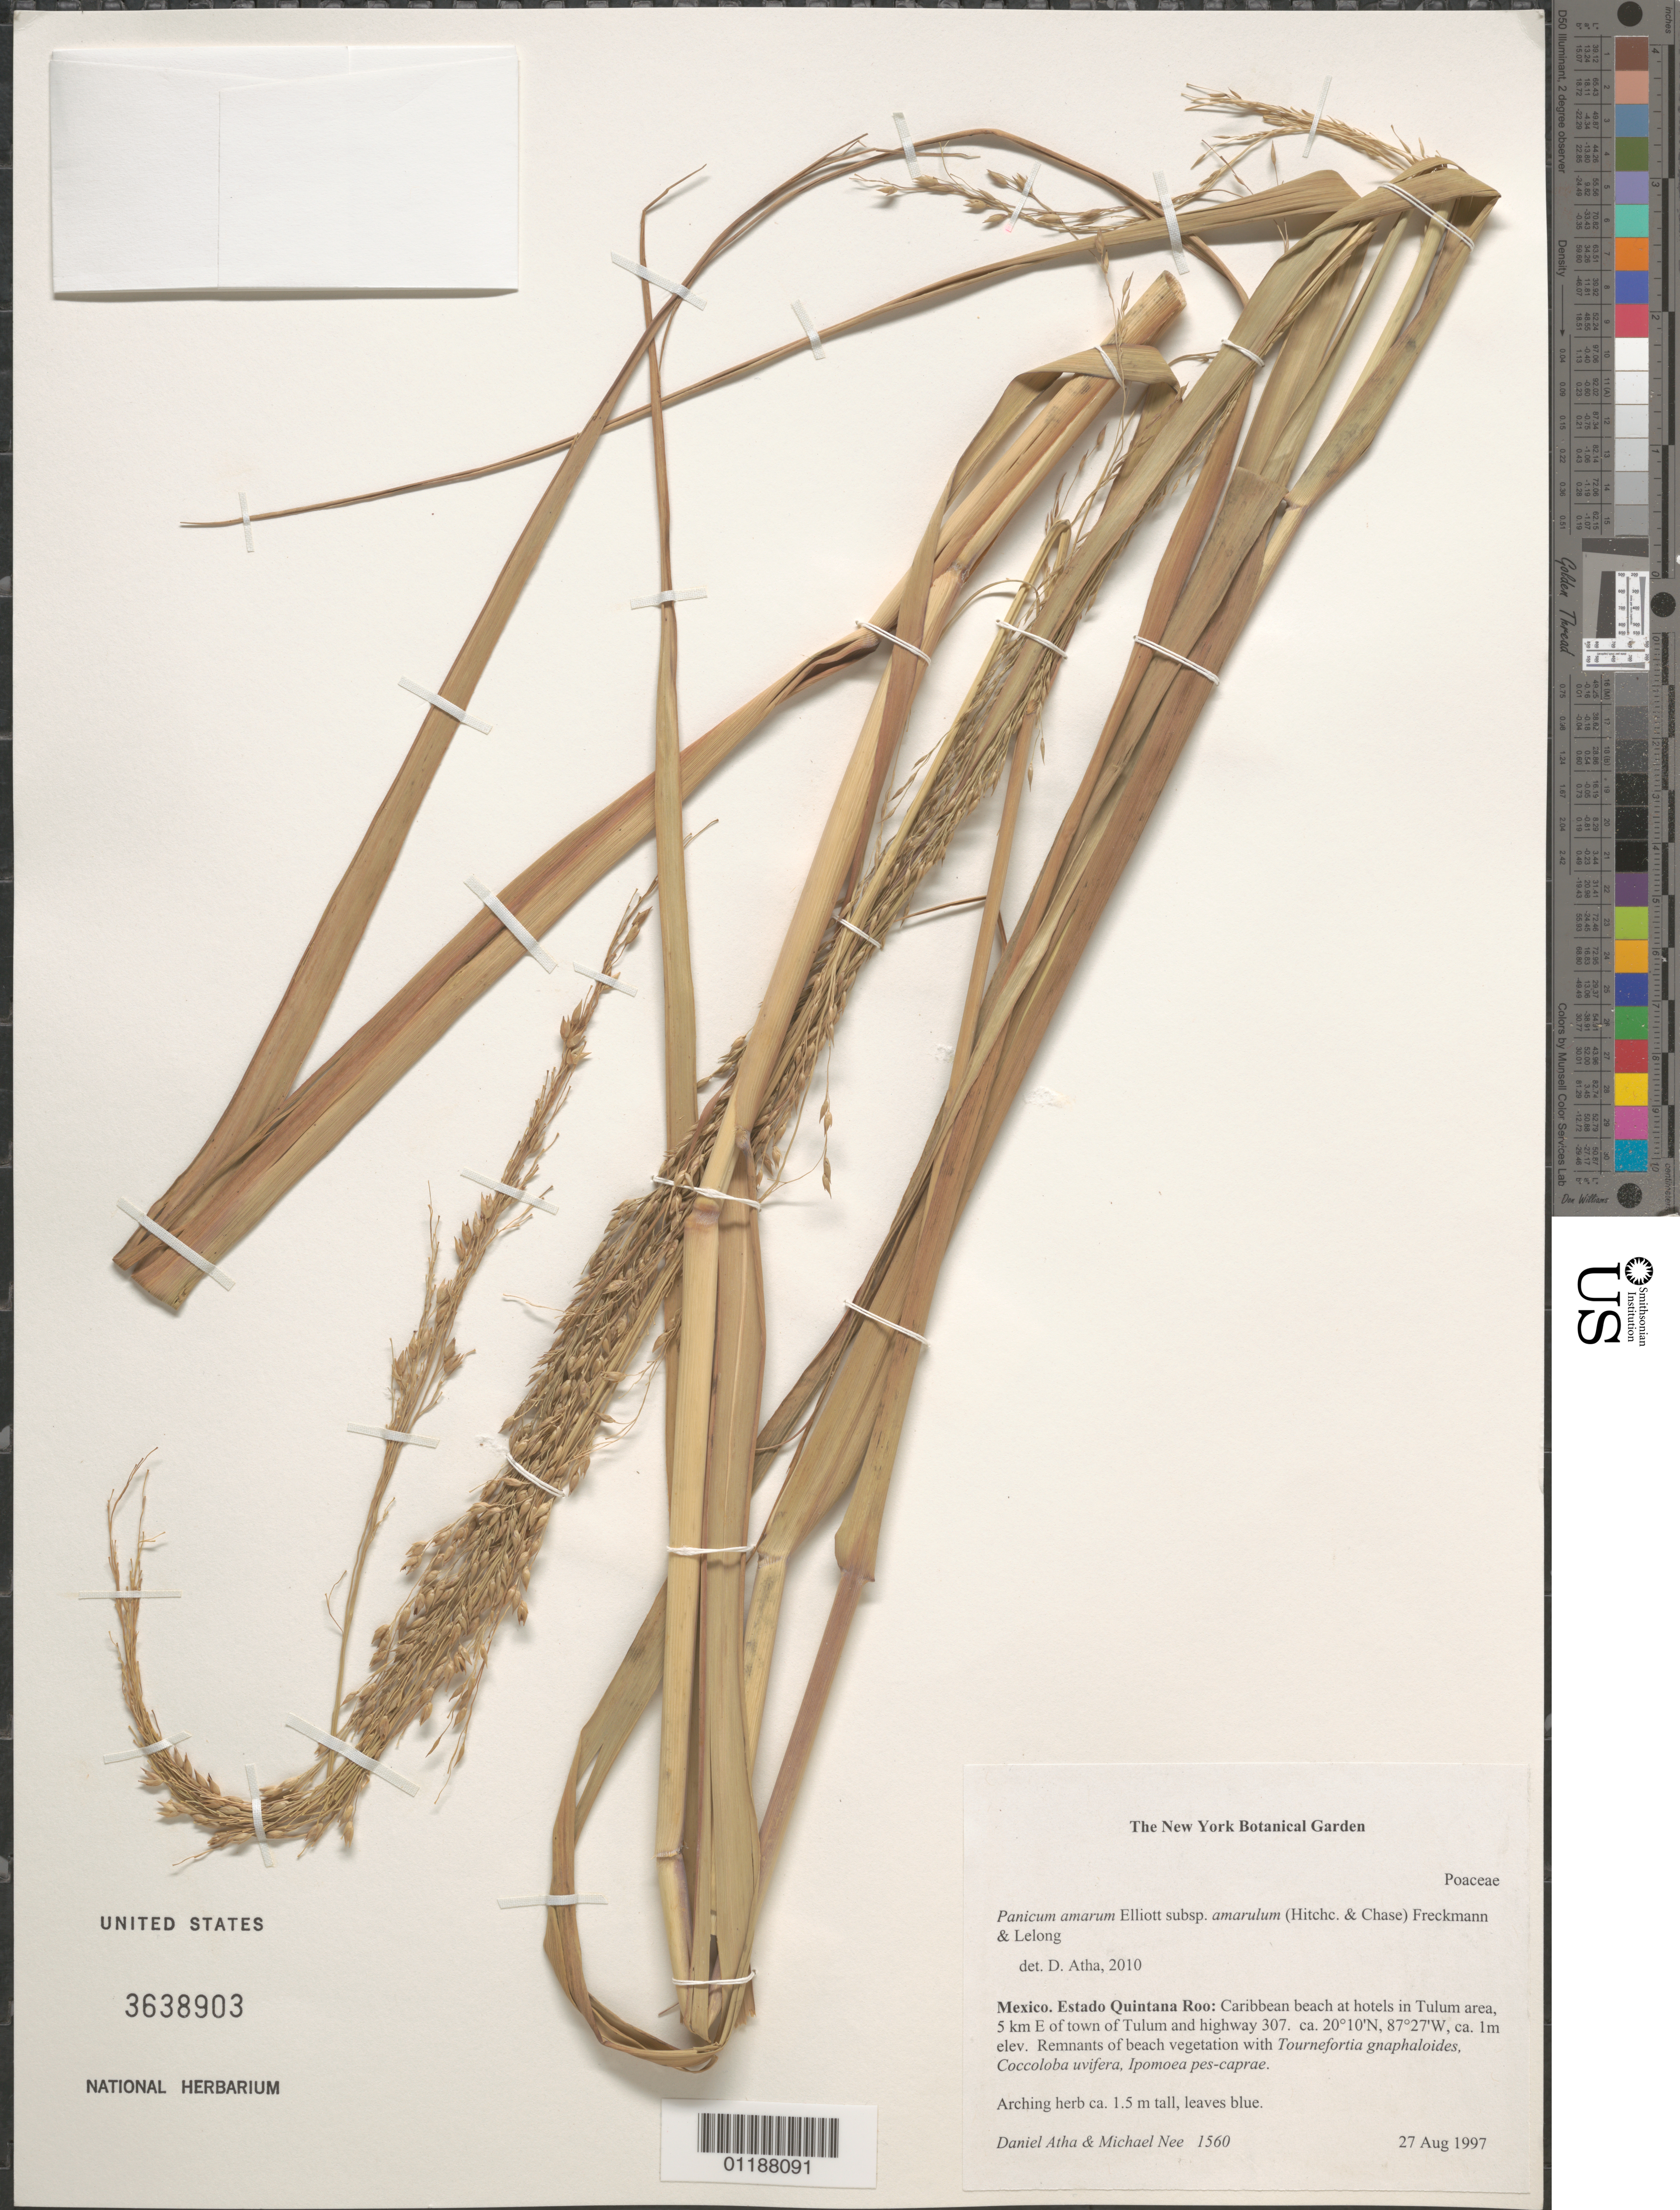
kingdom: Plantae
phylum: Tracheophyta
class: Liliopsida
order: Poales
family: Poaceae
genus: Panicum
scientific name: Panicum amarum var. amarulum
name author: (Hitchc. & Chase) Freckmann & Lelong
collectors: D. Atha & M. Nee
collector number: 1560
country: Mexico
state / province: Quintana Roo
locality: Caribbean beach at hotels in Tulum area, E of Tulum and highway 307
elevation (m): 1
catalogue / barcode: US 3638903